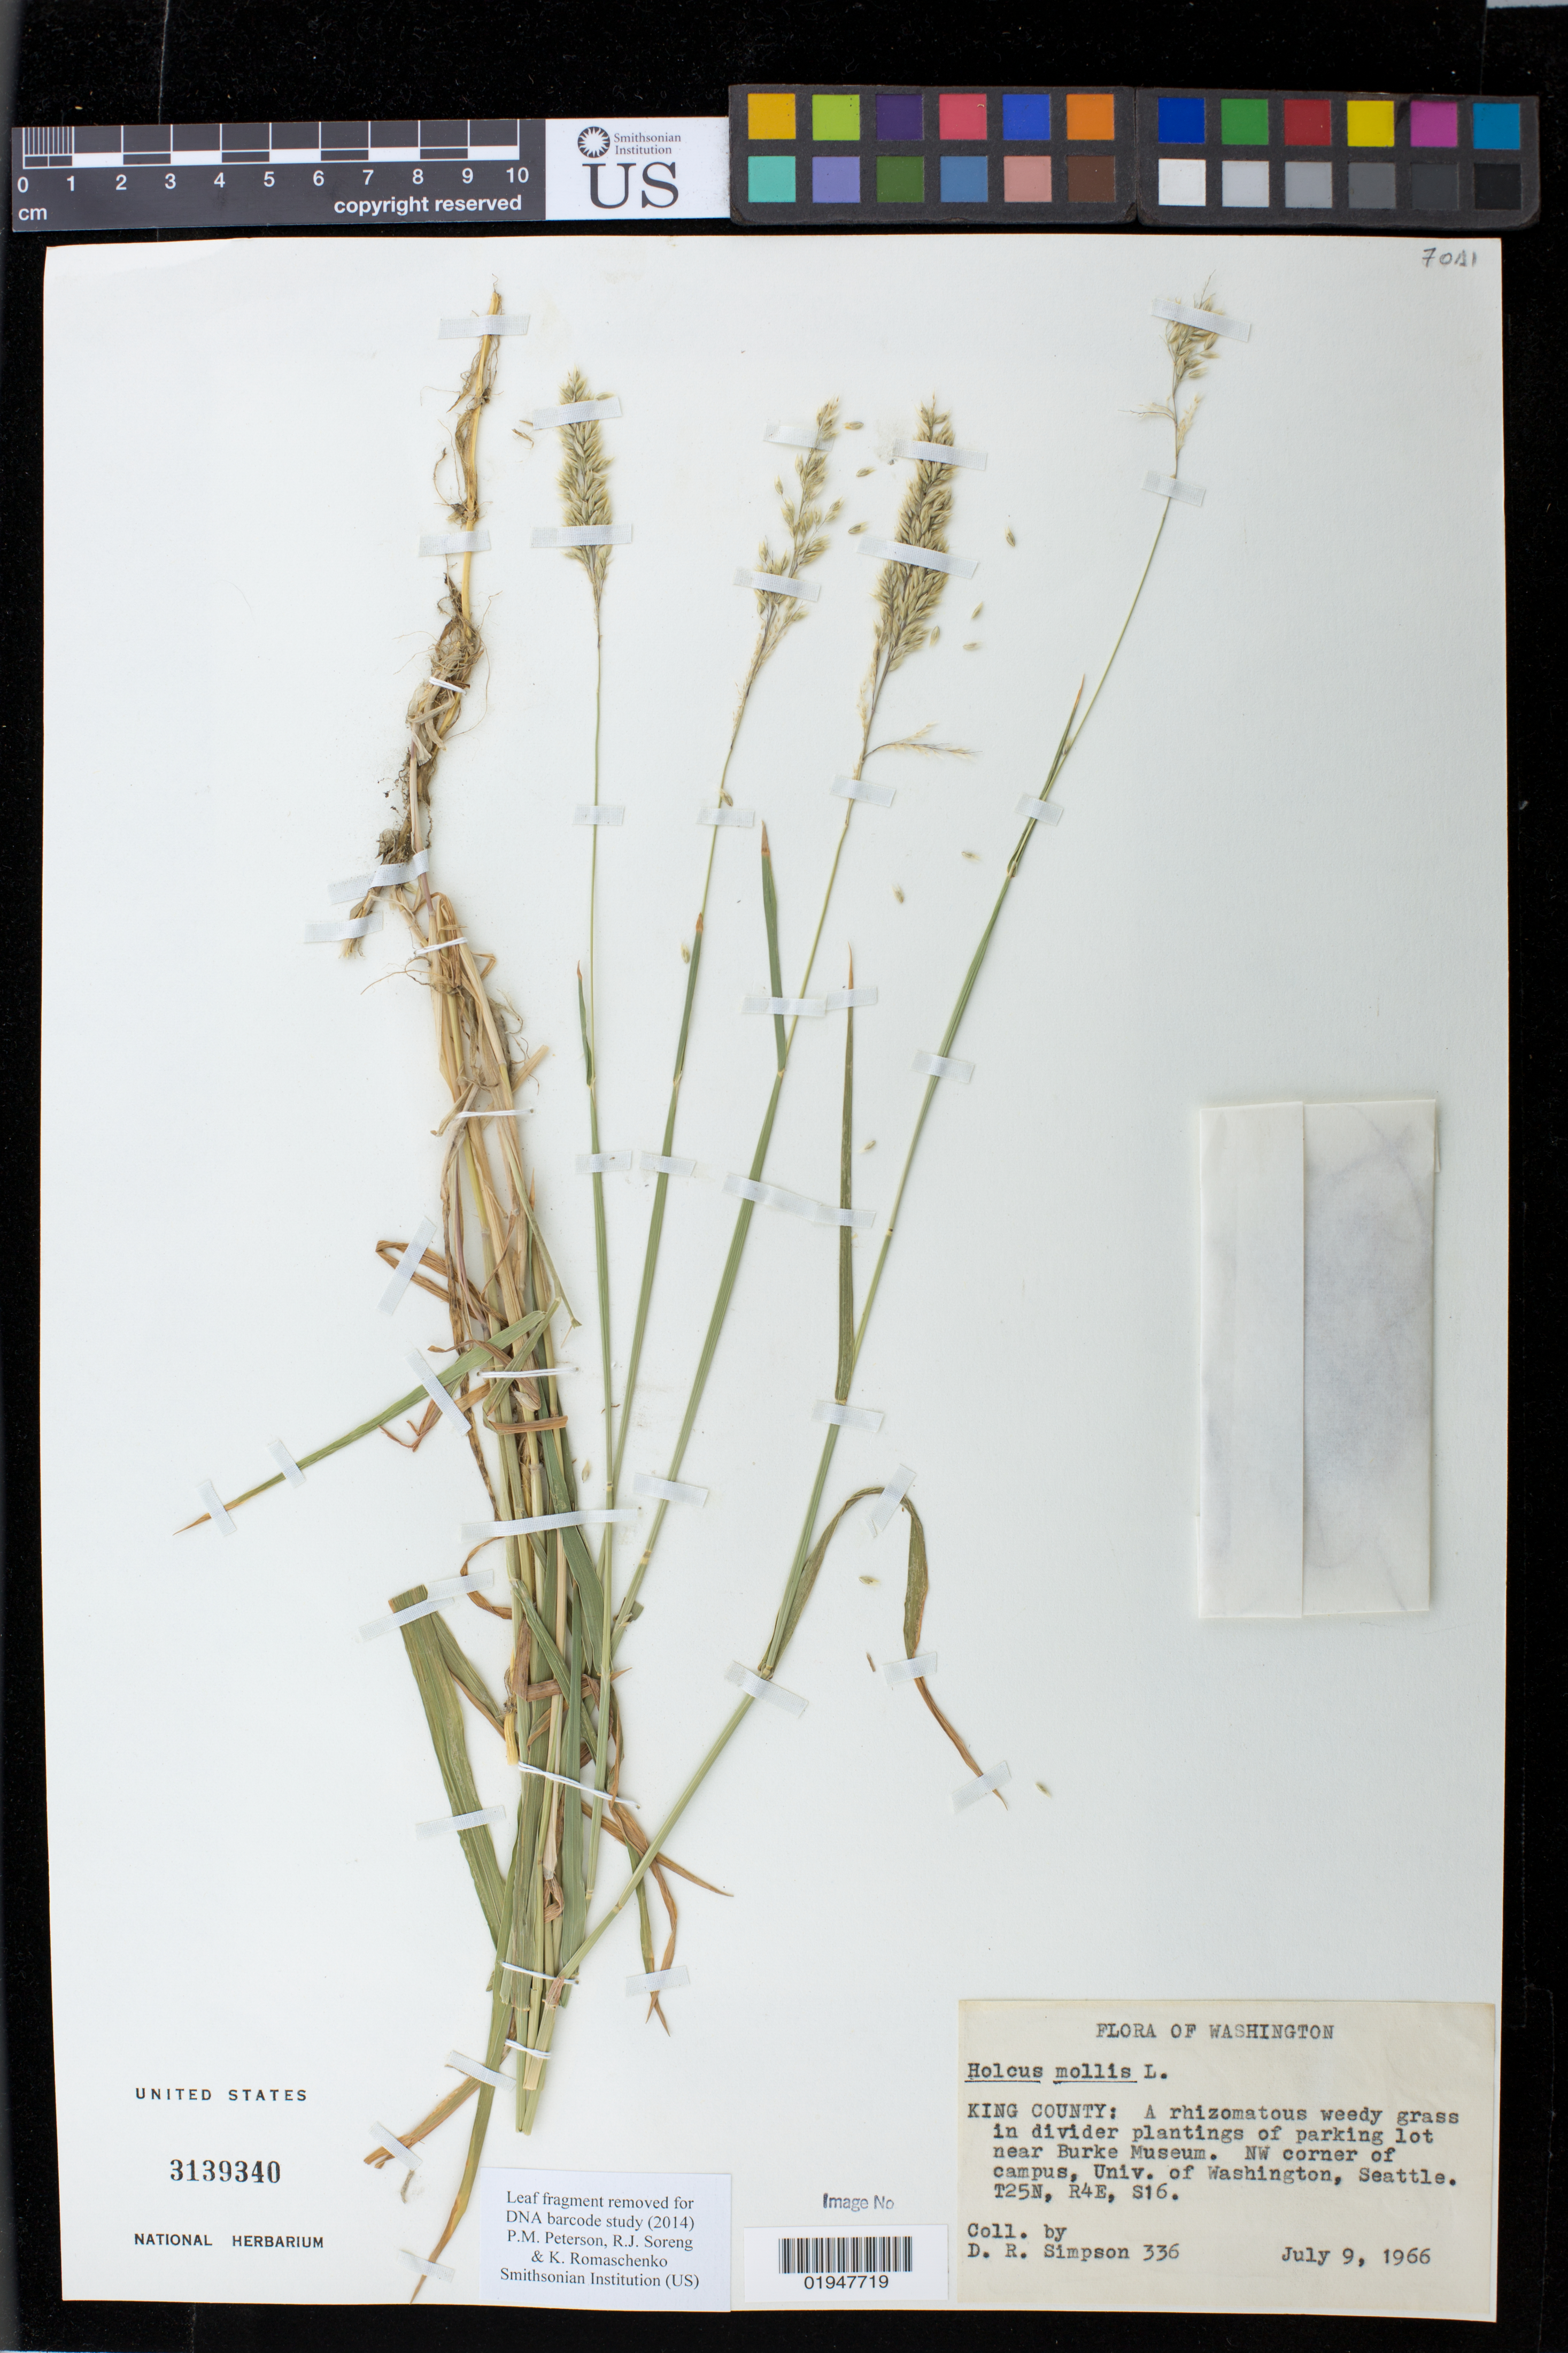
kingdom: Plantae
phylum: Tracheophyta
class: Liliopsida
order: Poales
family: Poaceae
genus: Holcus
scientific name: Holcus mollis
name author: L.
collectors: D. R. Simpson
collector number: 336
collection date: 1966-07-09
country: United States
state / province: Washington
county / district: King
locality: Parking lot near Burke Museum. NW corner of campus, Univ. of Washington, Seattle. T25N, R4E, S16.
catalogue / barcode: US 3139340